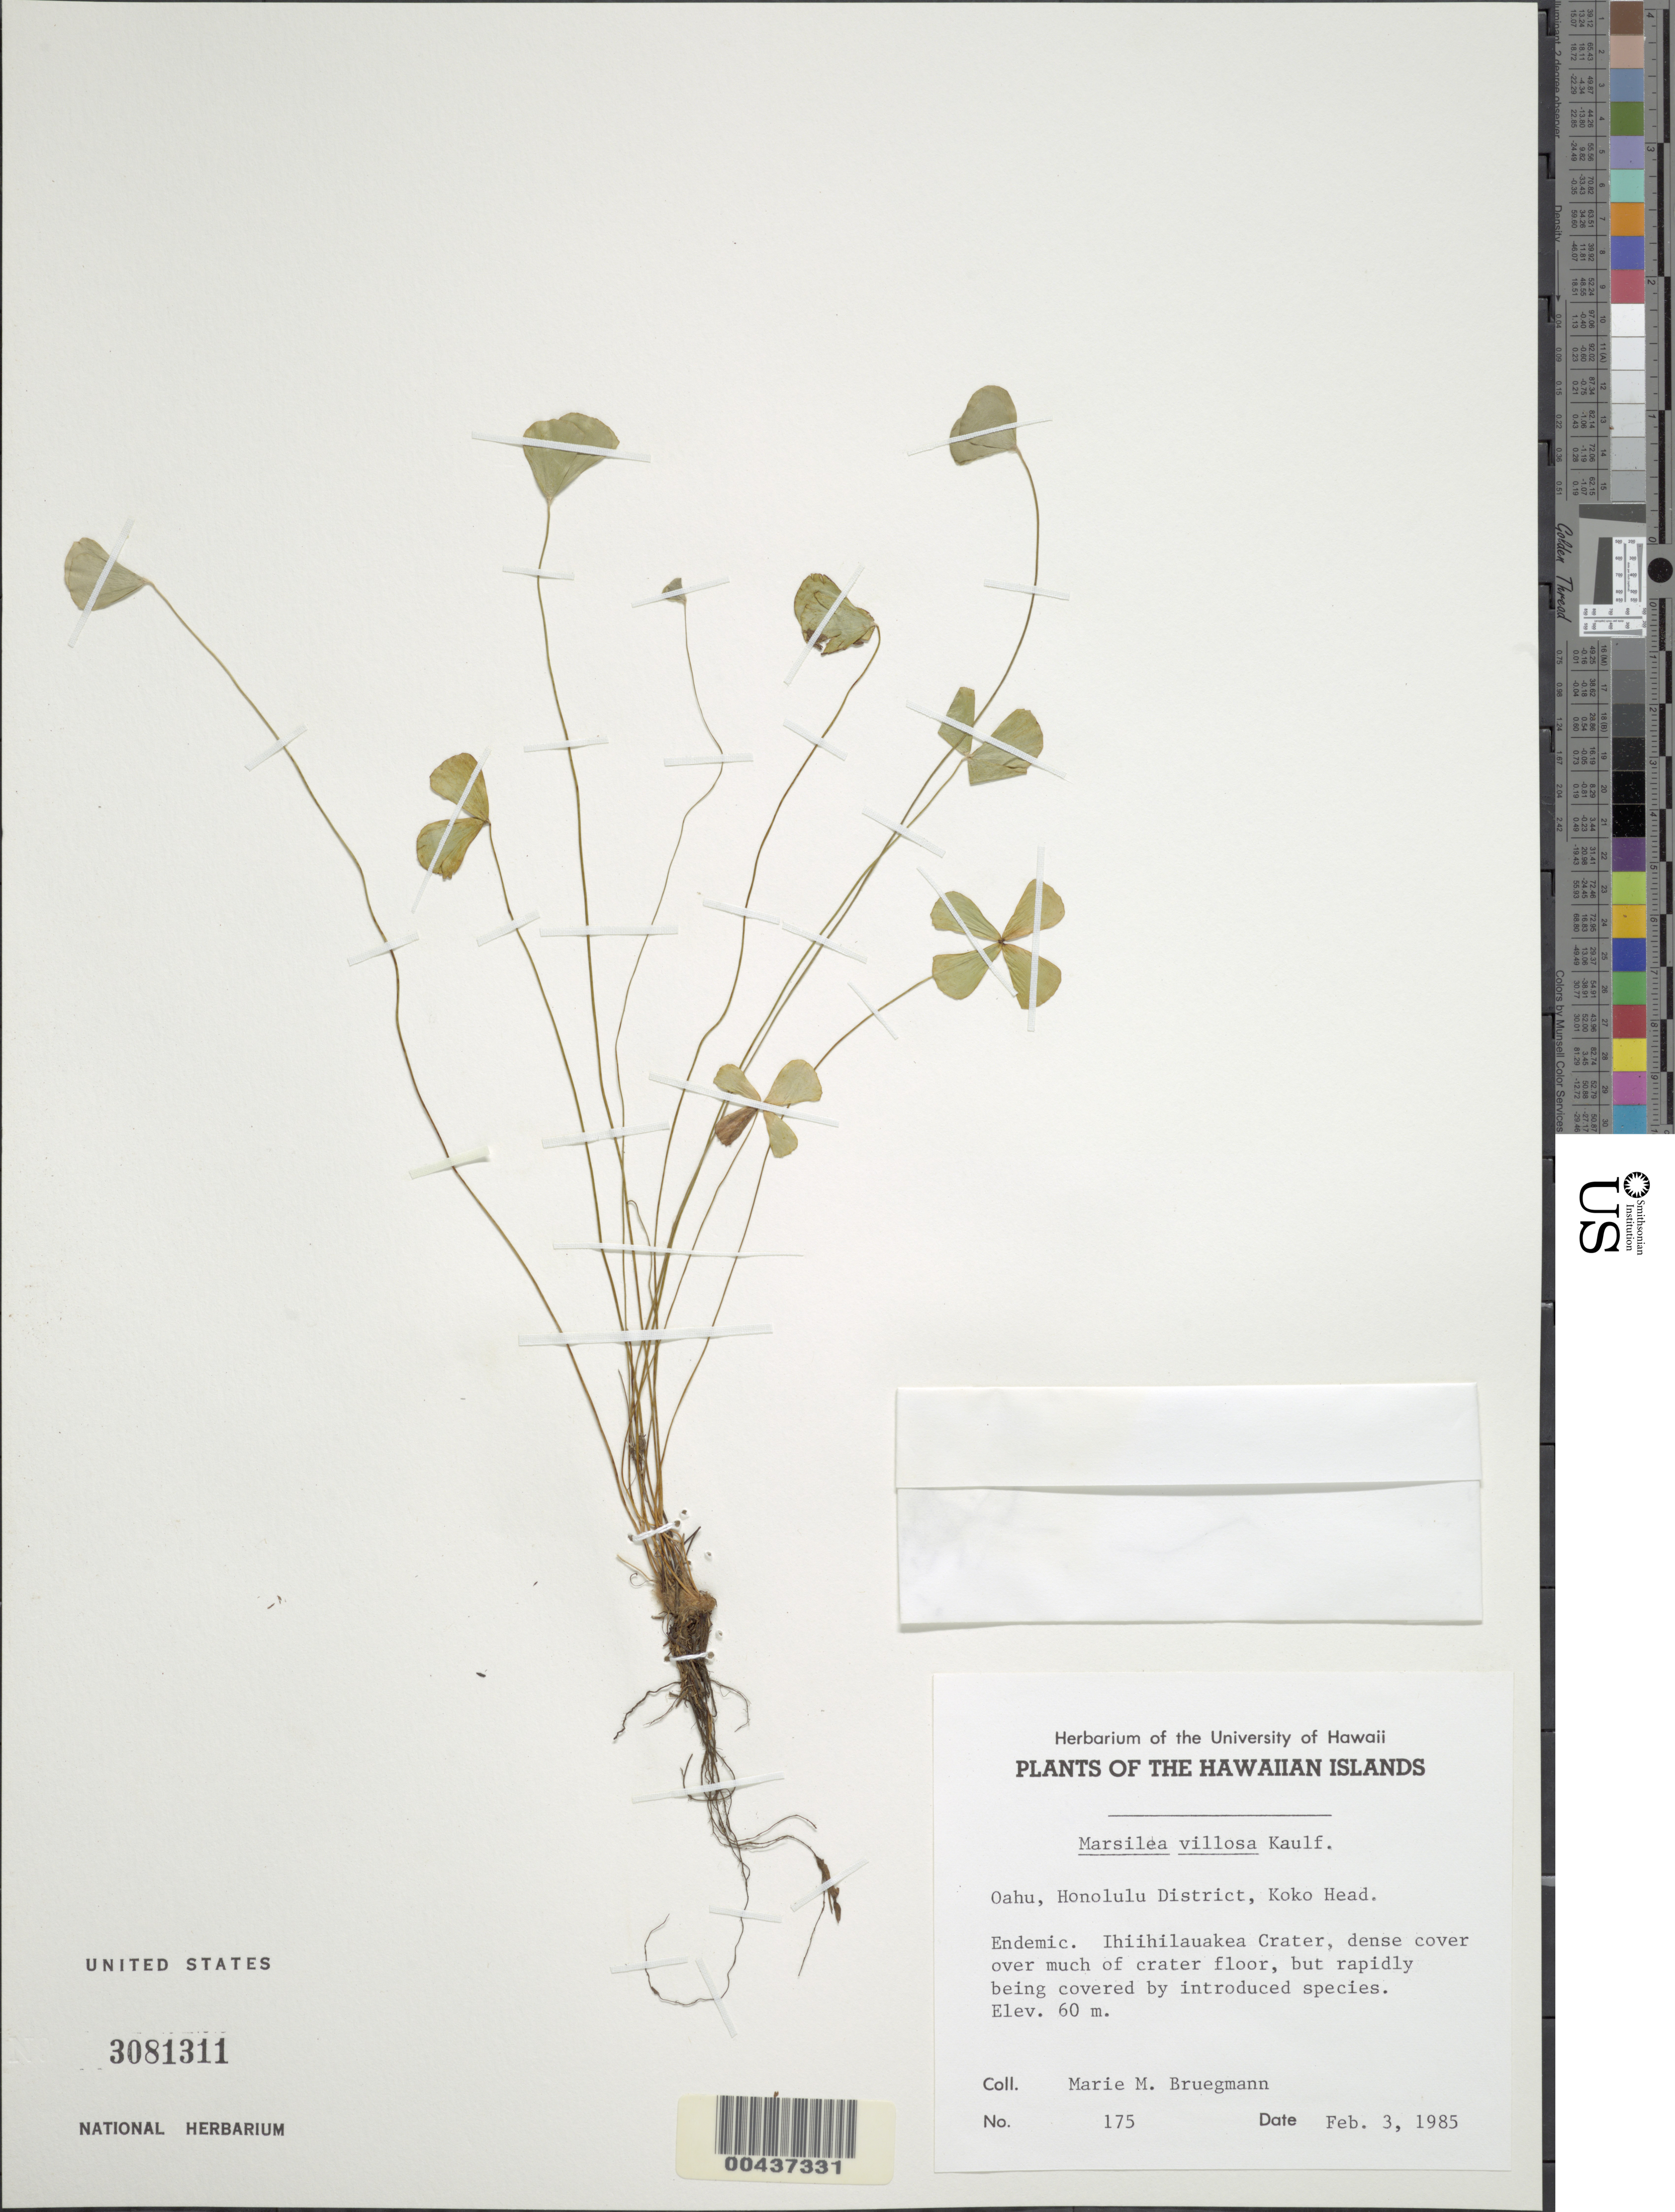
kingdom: Plantae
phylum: Tracheophyta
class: Polypodiopsida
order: Salviniales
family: Marsileaceae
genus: Marsilea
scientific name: Marsilea villosa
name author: Kaulf.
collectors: M. Bruegmann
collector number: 175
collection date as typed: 3 Feb 1985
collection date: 1985-02-03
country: United States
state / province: Hawaii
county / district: Honolulu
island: Oahu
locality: Honolulu District, Koko Head, Ihiihilauakea Crater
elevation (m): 60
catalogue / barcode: US 3081311